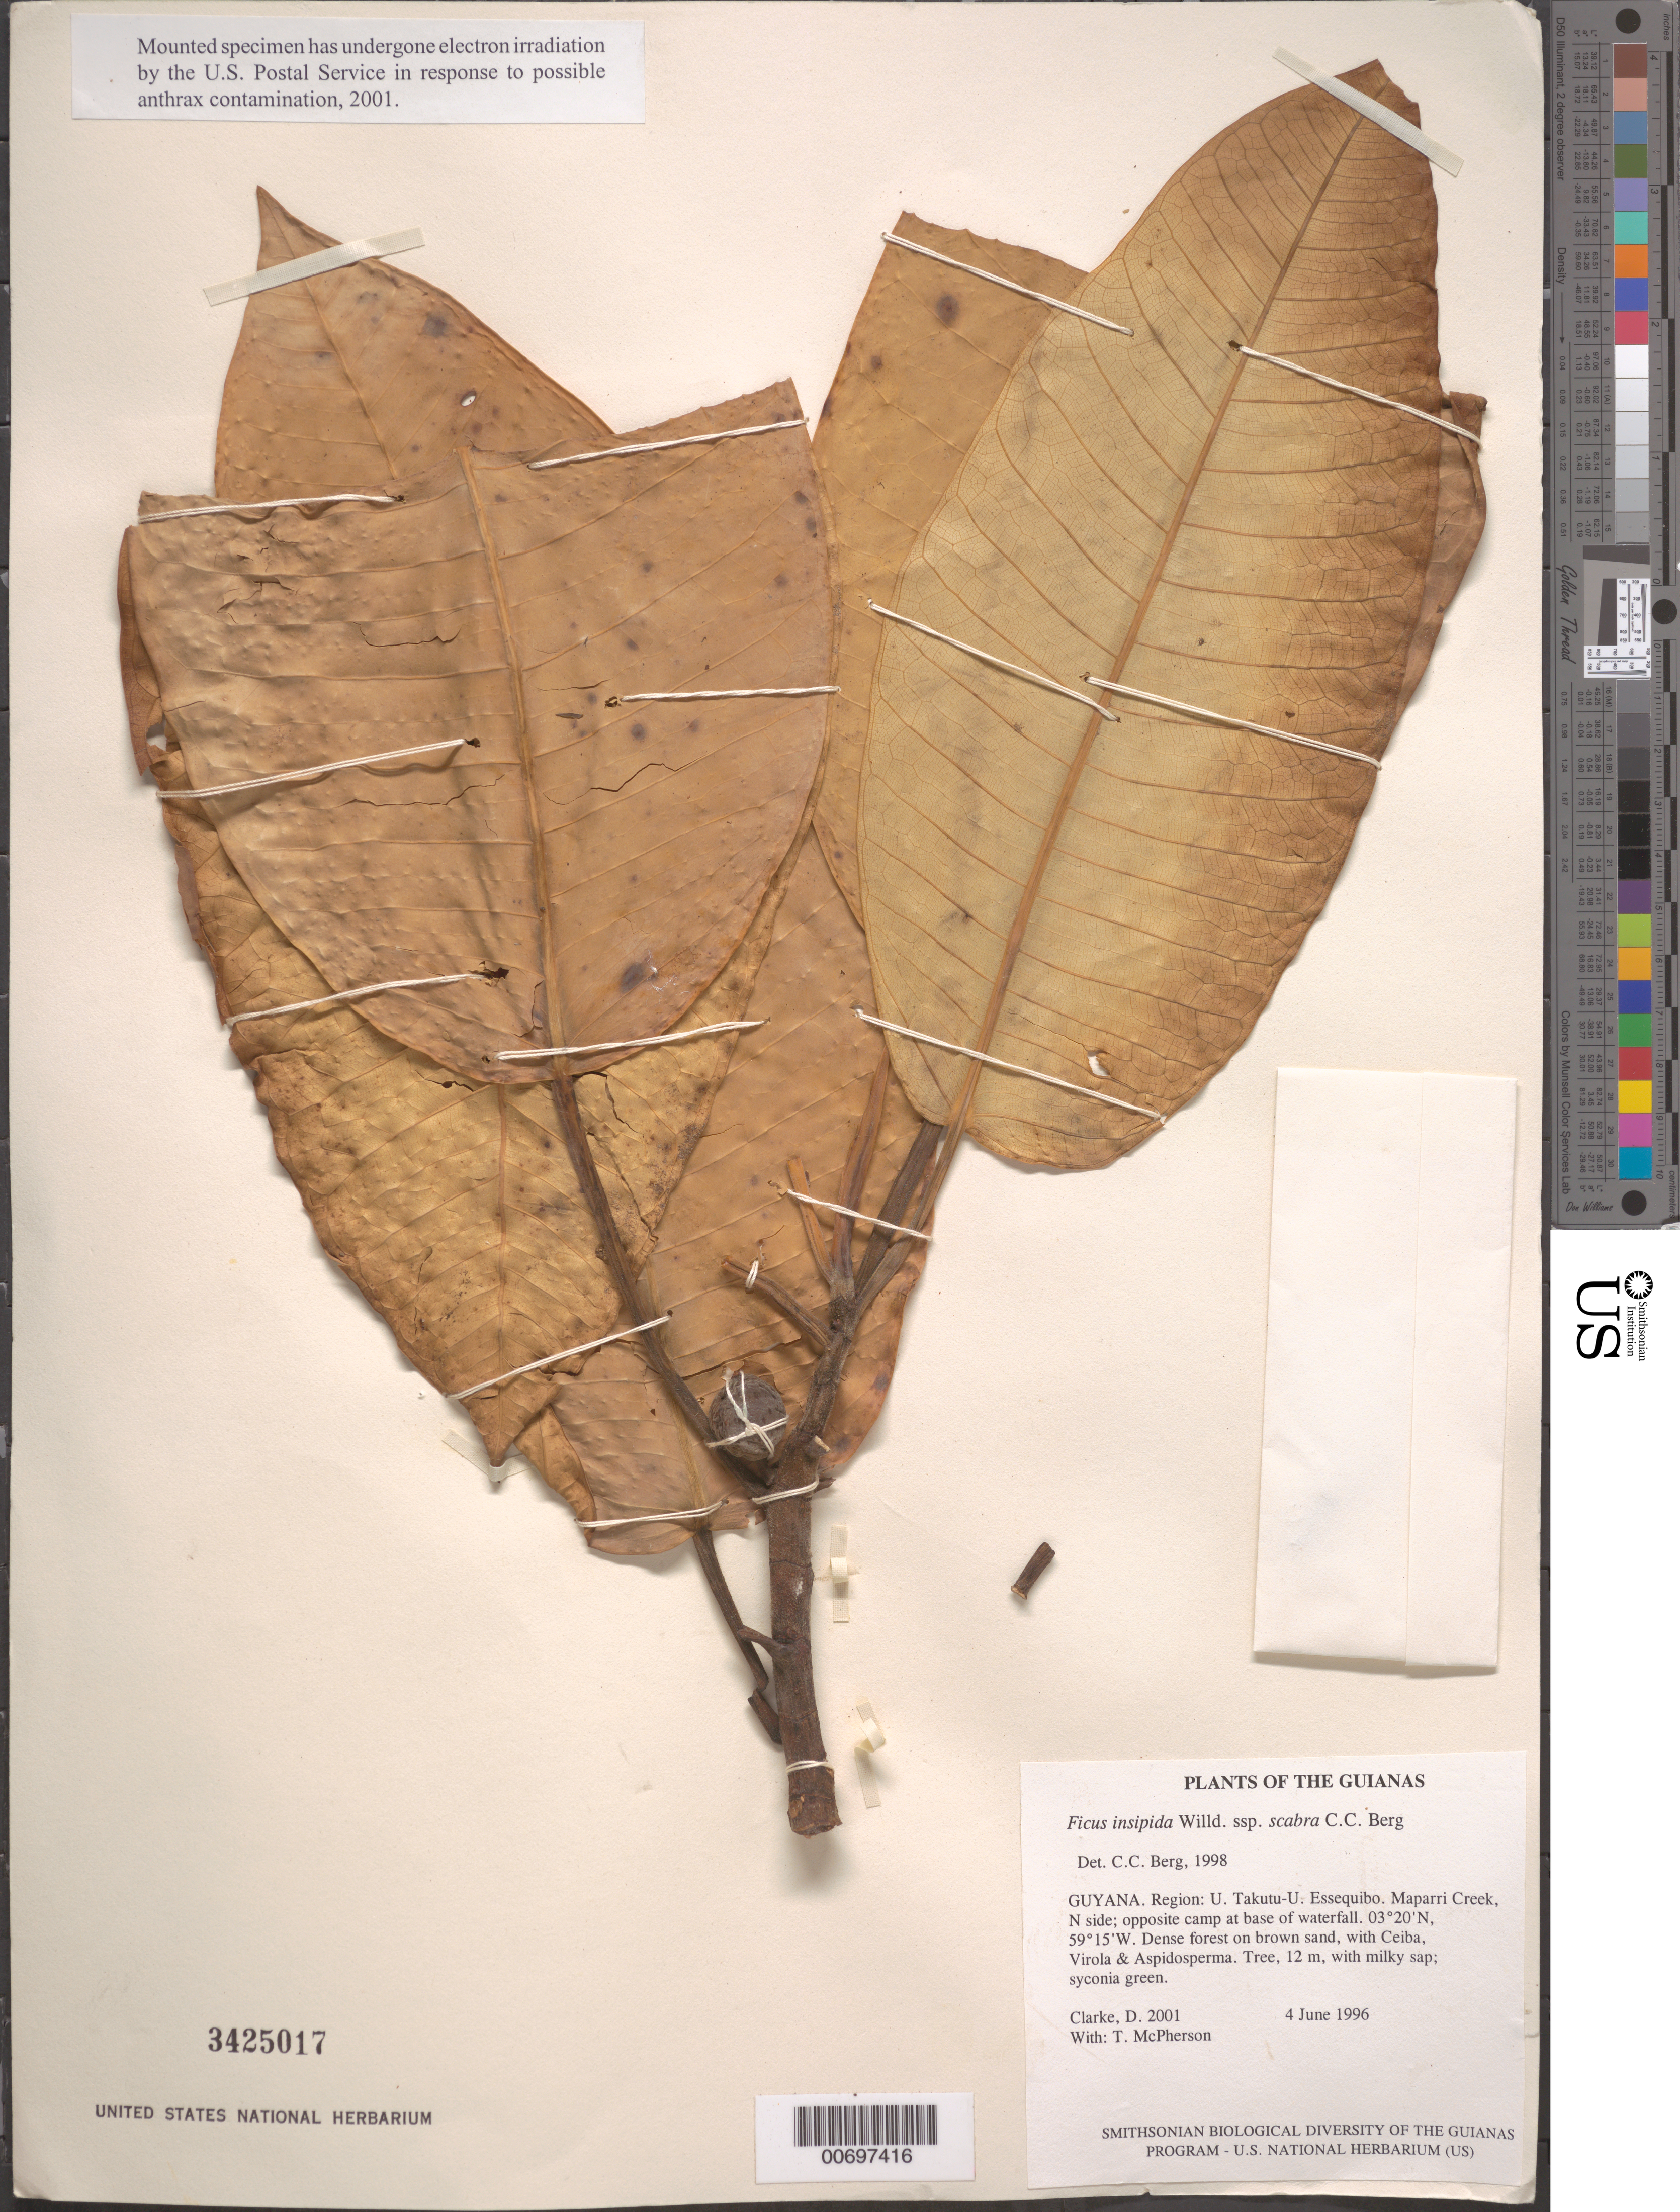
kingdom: Plantae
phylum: Tracheophyta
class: Magnoliopsida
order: Rosales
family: Moraceae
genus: Ficus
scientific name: Ficus insipida subsp. scabra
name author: C.C. Berg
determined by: Berg, C. C.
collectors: H. D. Clarke & T. McPherson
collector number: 2001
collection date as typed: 5 June 1996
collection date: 1996-06-05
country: Guyana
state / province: U. Takutu-U. Essequibo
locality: Maparri Creek, N side; opposite camp at base of waterfall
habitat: Streamside vegetation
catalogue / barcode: US 3425017